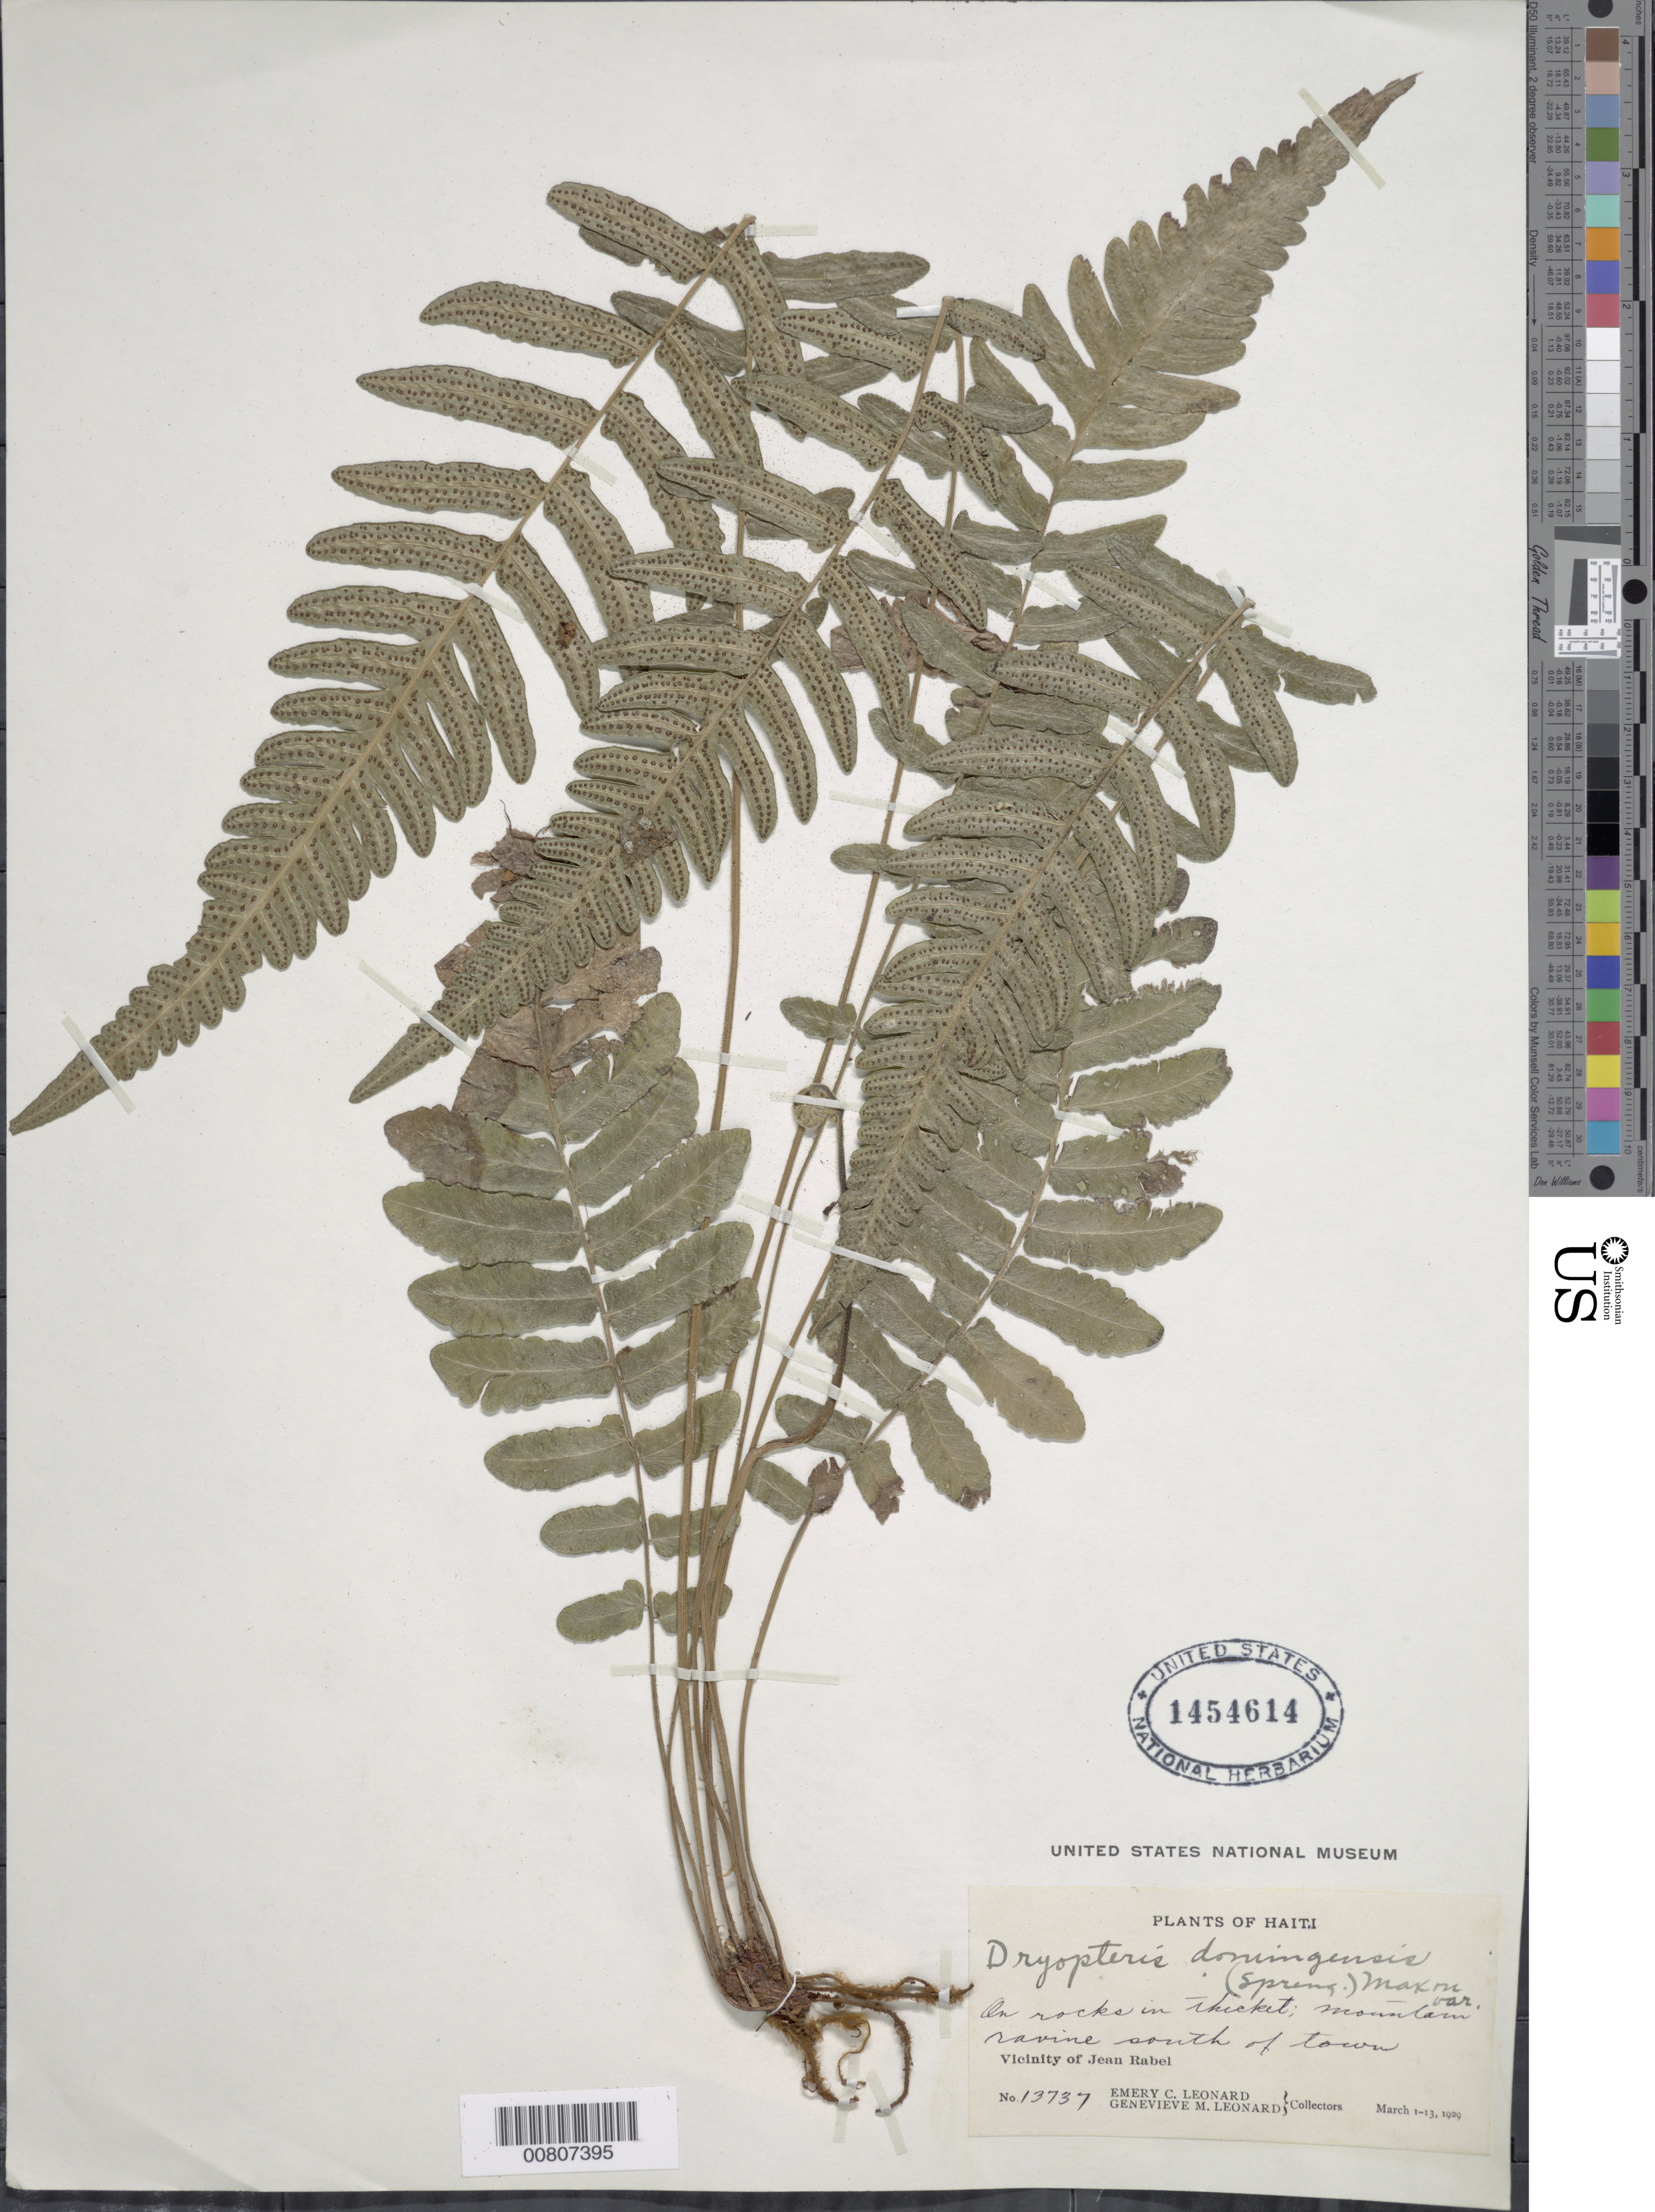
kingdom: Plantae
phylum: Tracheophyta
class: Polypodiopsida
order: Polypodiales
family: Thelypteridaceae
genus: Goniopteris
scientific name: Goniopteris guadelupensis (Wikstr.) comb. nov., ined 2015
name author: (Wikstr.)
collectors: E. C. Leonard & G. M. Leonard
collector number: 13737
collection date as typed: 01 Mar 1929 to 13 Mar 1929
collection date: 1929-03-01/1929-03-13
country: Haiti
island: Hispaniola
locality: Jean Rabel vicinity, S of town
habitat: Mountain ravine, on rocks in thicket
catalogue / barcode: US 1454614